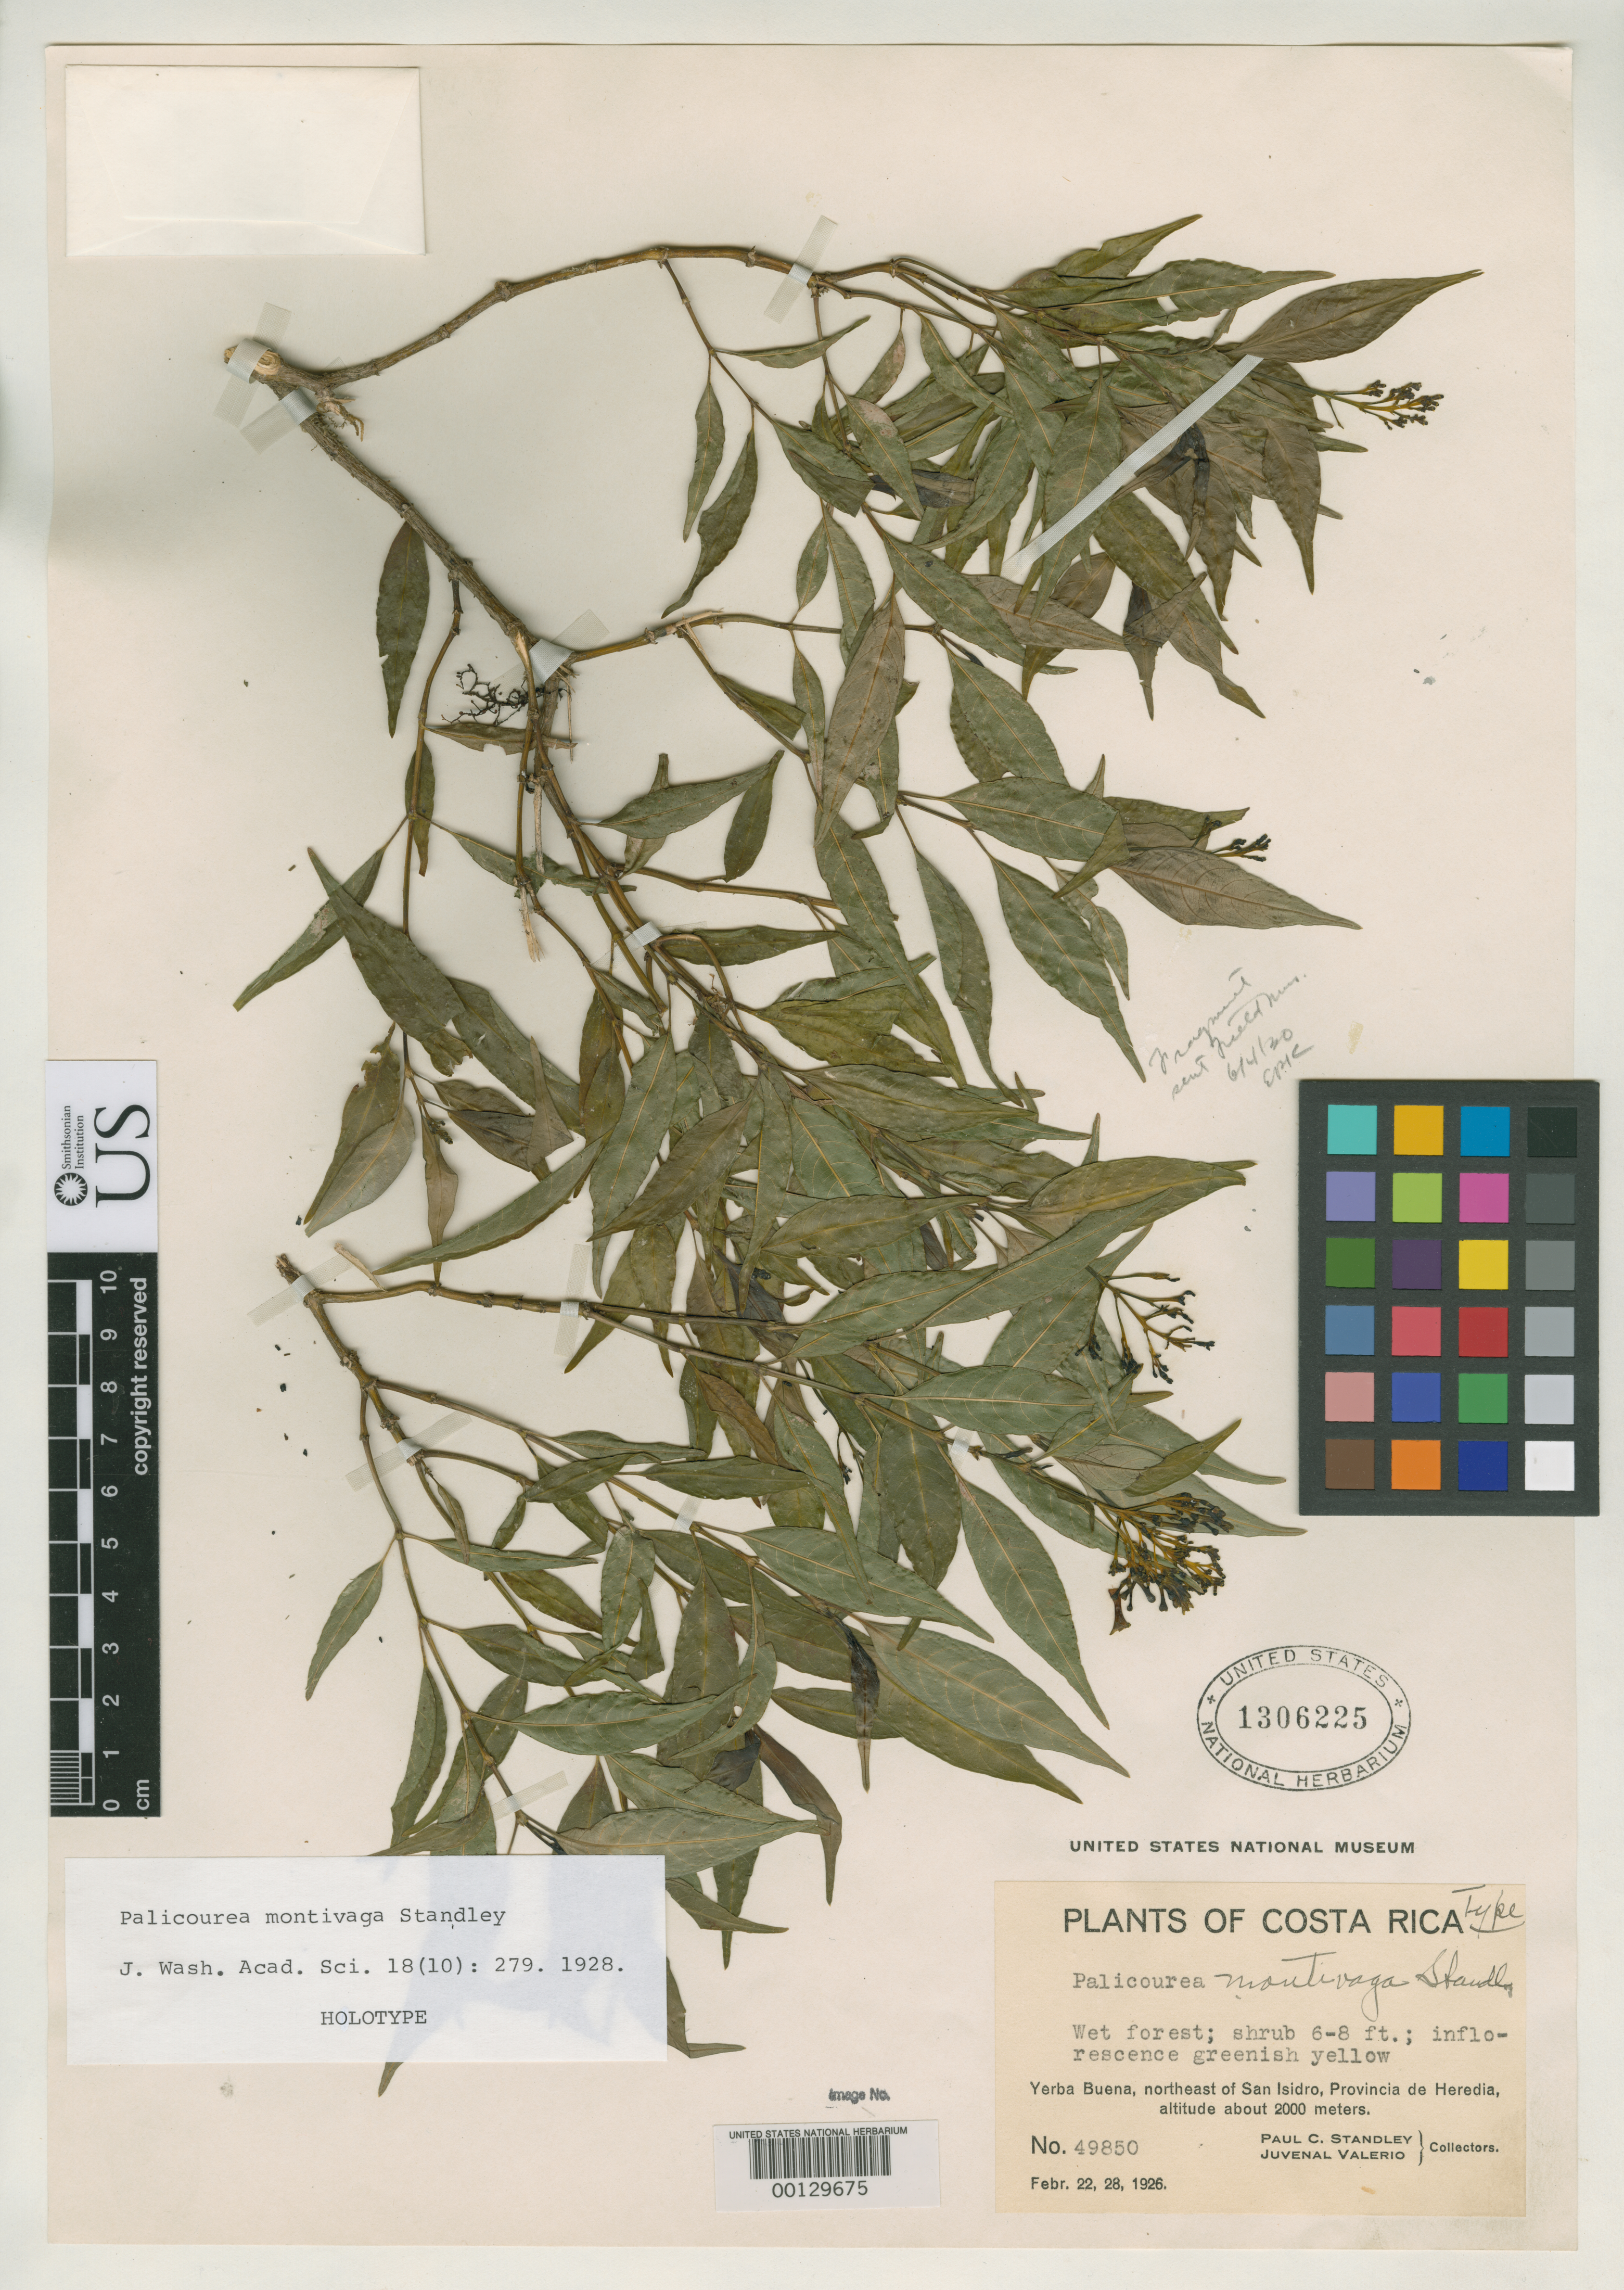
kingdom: Plantae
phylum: Tracheophyta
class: Magnoliopsida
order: Gentianales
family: Rubiaceae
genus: Palicourea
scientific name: Palicourea montivaga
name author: Standl.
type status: Holotype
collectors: P. C. Standley & J. Valerio R.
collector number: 4985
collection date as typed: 22 Feb 1926 and 28 Feb 1926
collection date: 1926-02-22,1926-02-28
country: Costa Rica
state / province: Heredia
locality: Yerba Buena, NE of San Isidro.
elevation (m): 2000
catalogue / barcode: US 1306225